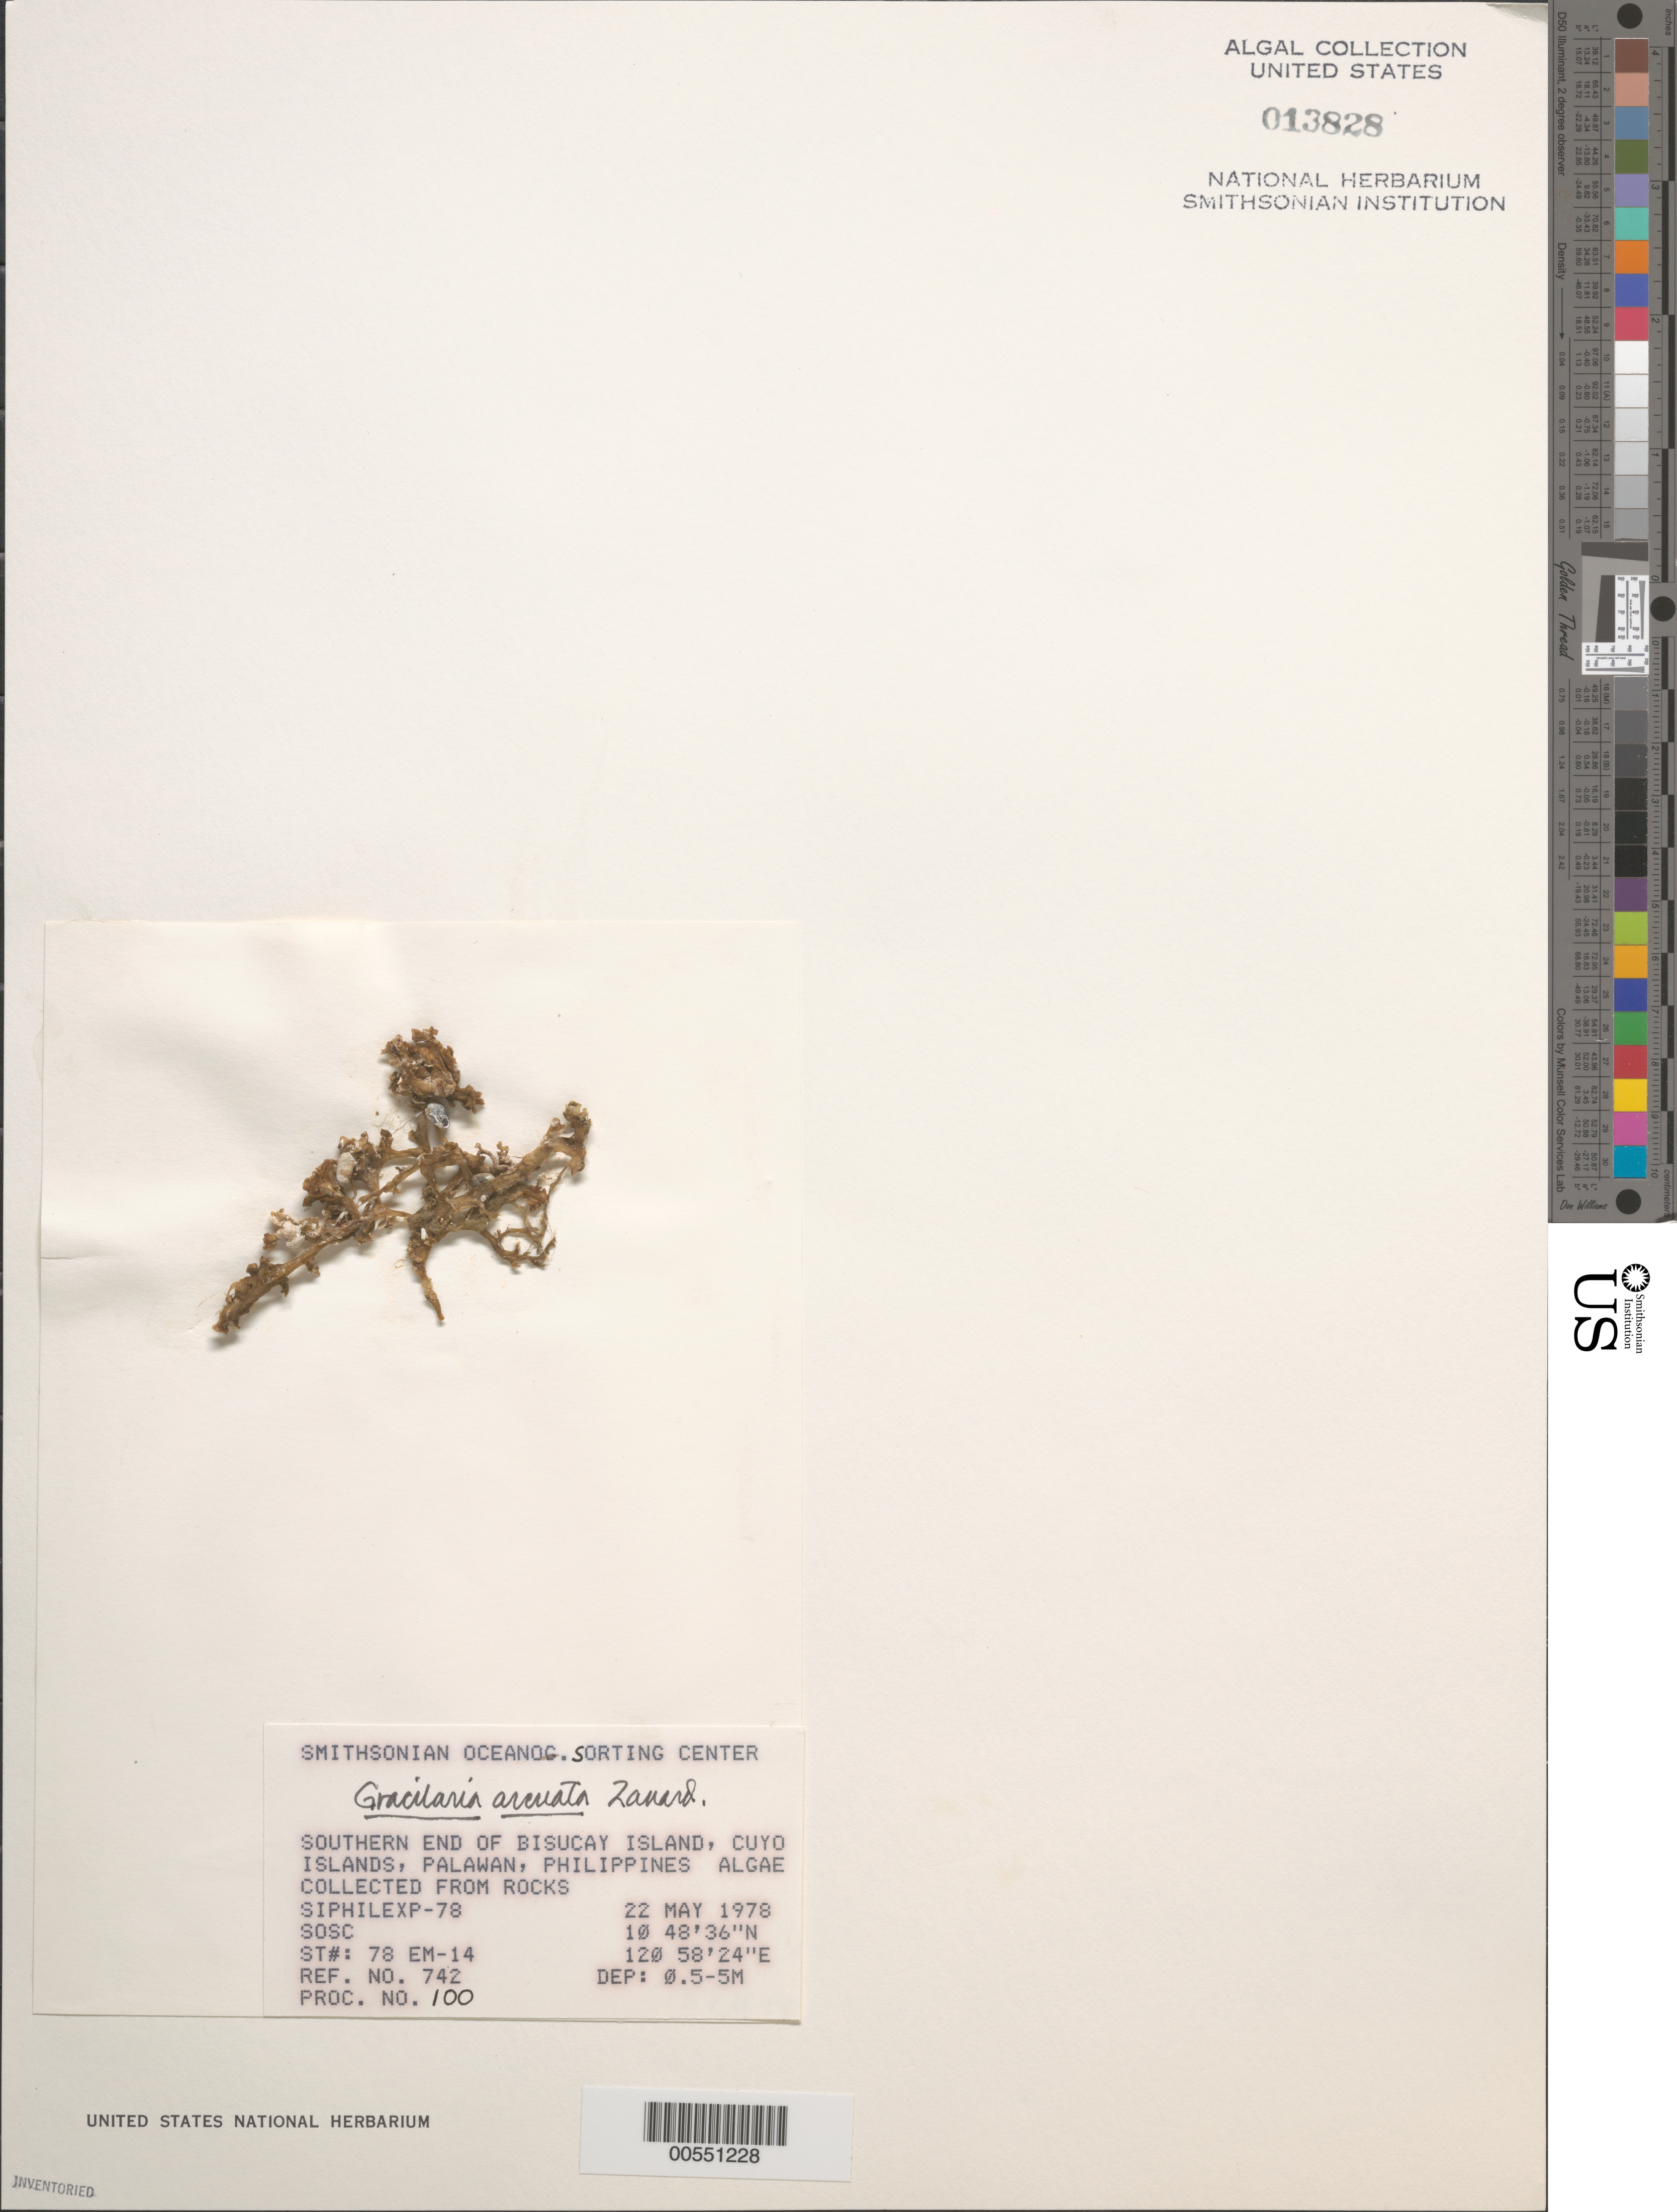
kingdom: Plantae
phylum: Rhodophyta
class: Florideophyceae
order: Gracilariales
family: Gracilariaceae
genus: Gracilaria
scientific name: Gracilaria arcuata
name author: Zanardini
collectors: SOSC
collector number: Station 78 Em-14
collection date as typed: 22 May 1978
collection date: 1978-05-22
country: Philippines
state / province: Mimaropa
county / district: Palawan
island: Bisucay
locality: Southern end of island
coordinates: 10 48' 36" N, 120 58' 24" E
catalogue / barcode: US 13828